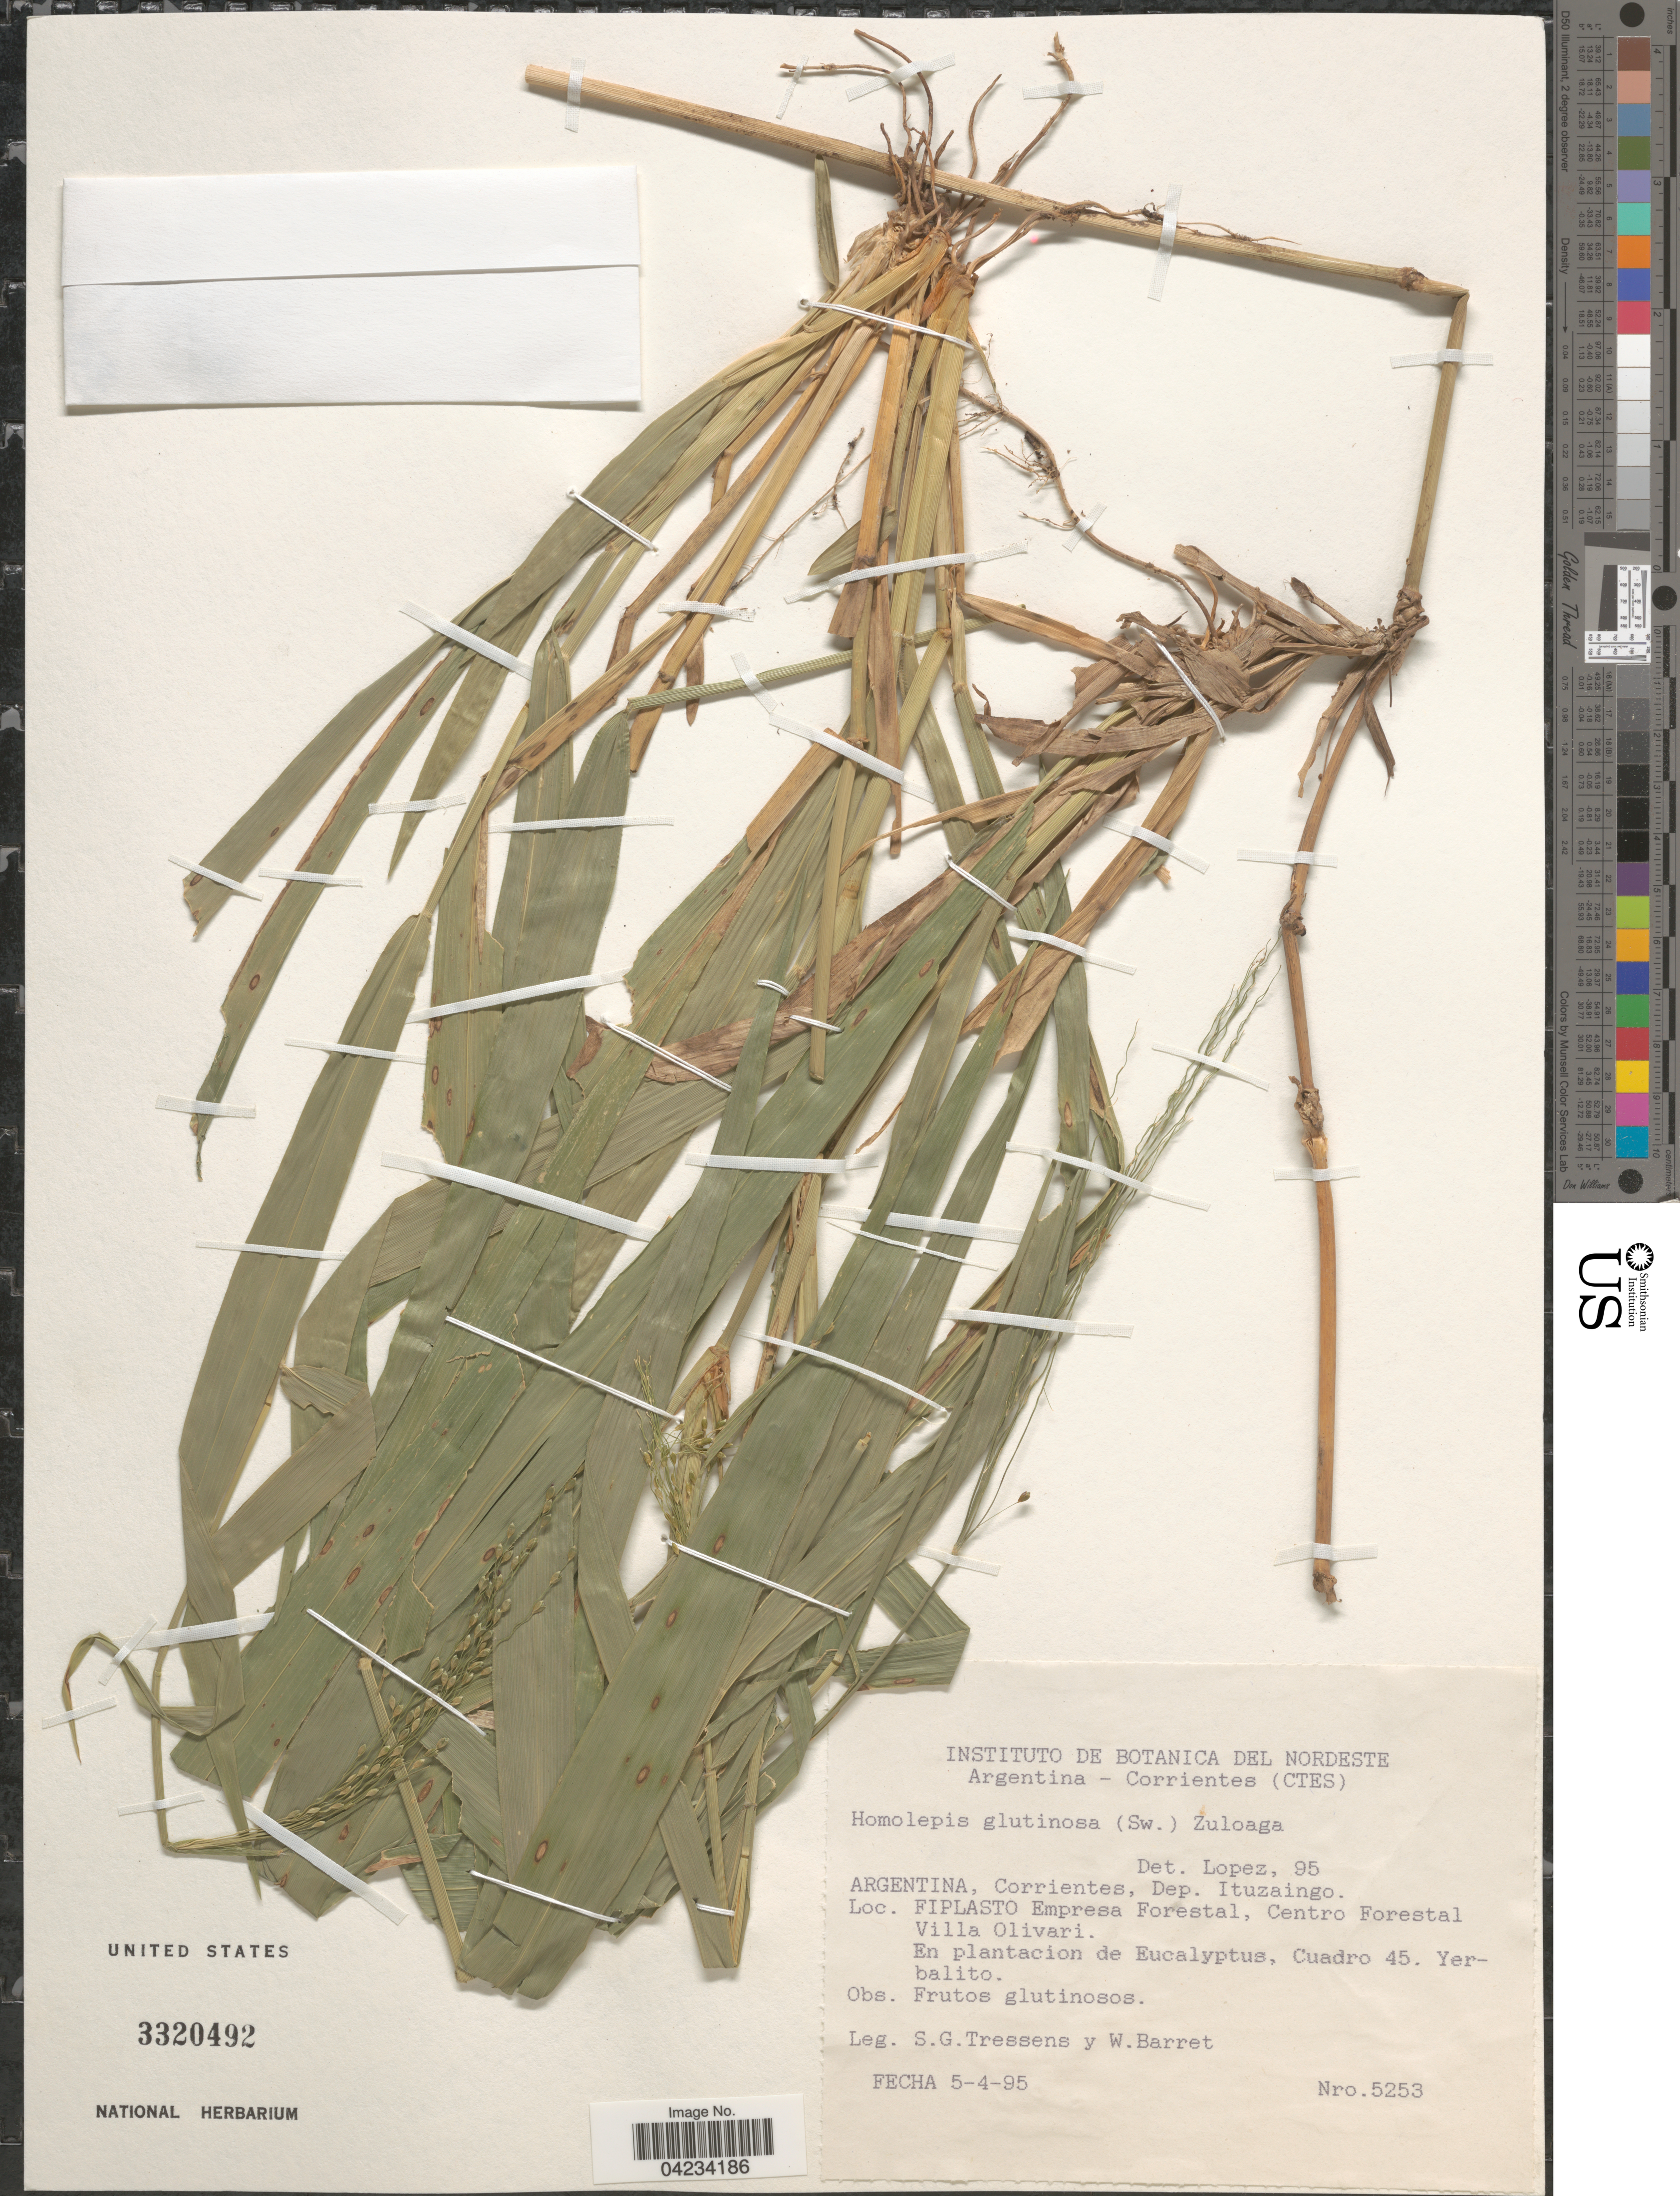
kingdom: Plantae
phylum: Tracheophyta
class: Liliopsida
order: Poales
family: Poaceae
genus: Homolepis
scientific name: Homolepis glutinosa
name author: (Sw.) Zuloaga & Soderstr.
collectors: S. Tressens & W. Barret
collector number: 5253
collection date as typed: Transcribed d/m/y: 5/4/95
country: Argentina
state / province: Corrientes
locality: Dep. Ituzaingo. Fiplasto Empresa Forestal, Centro Forestal Villa Olivari.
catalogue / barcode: US 3320492